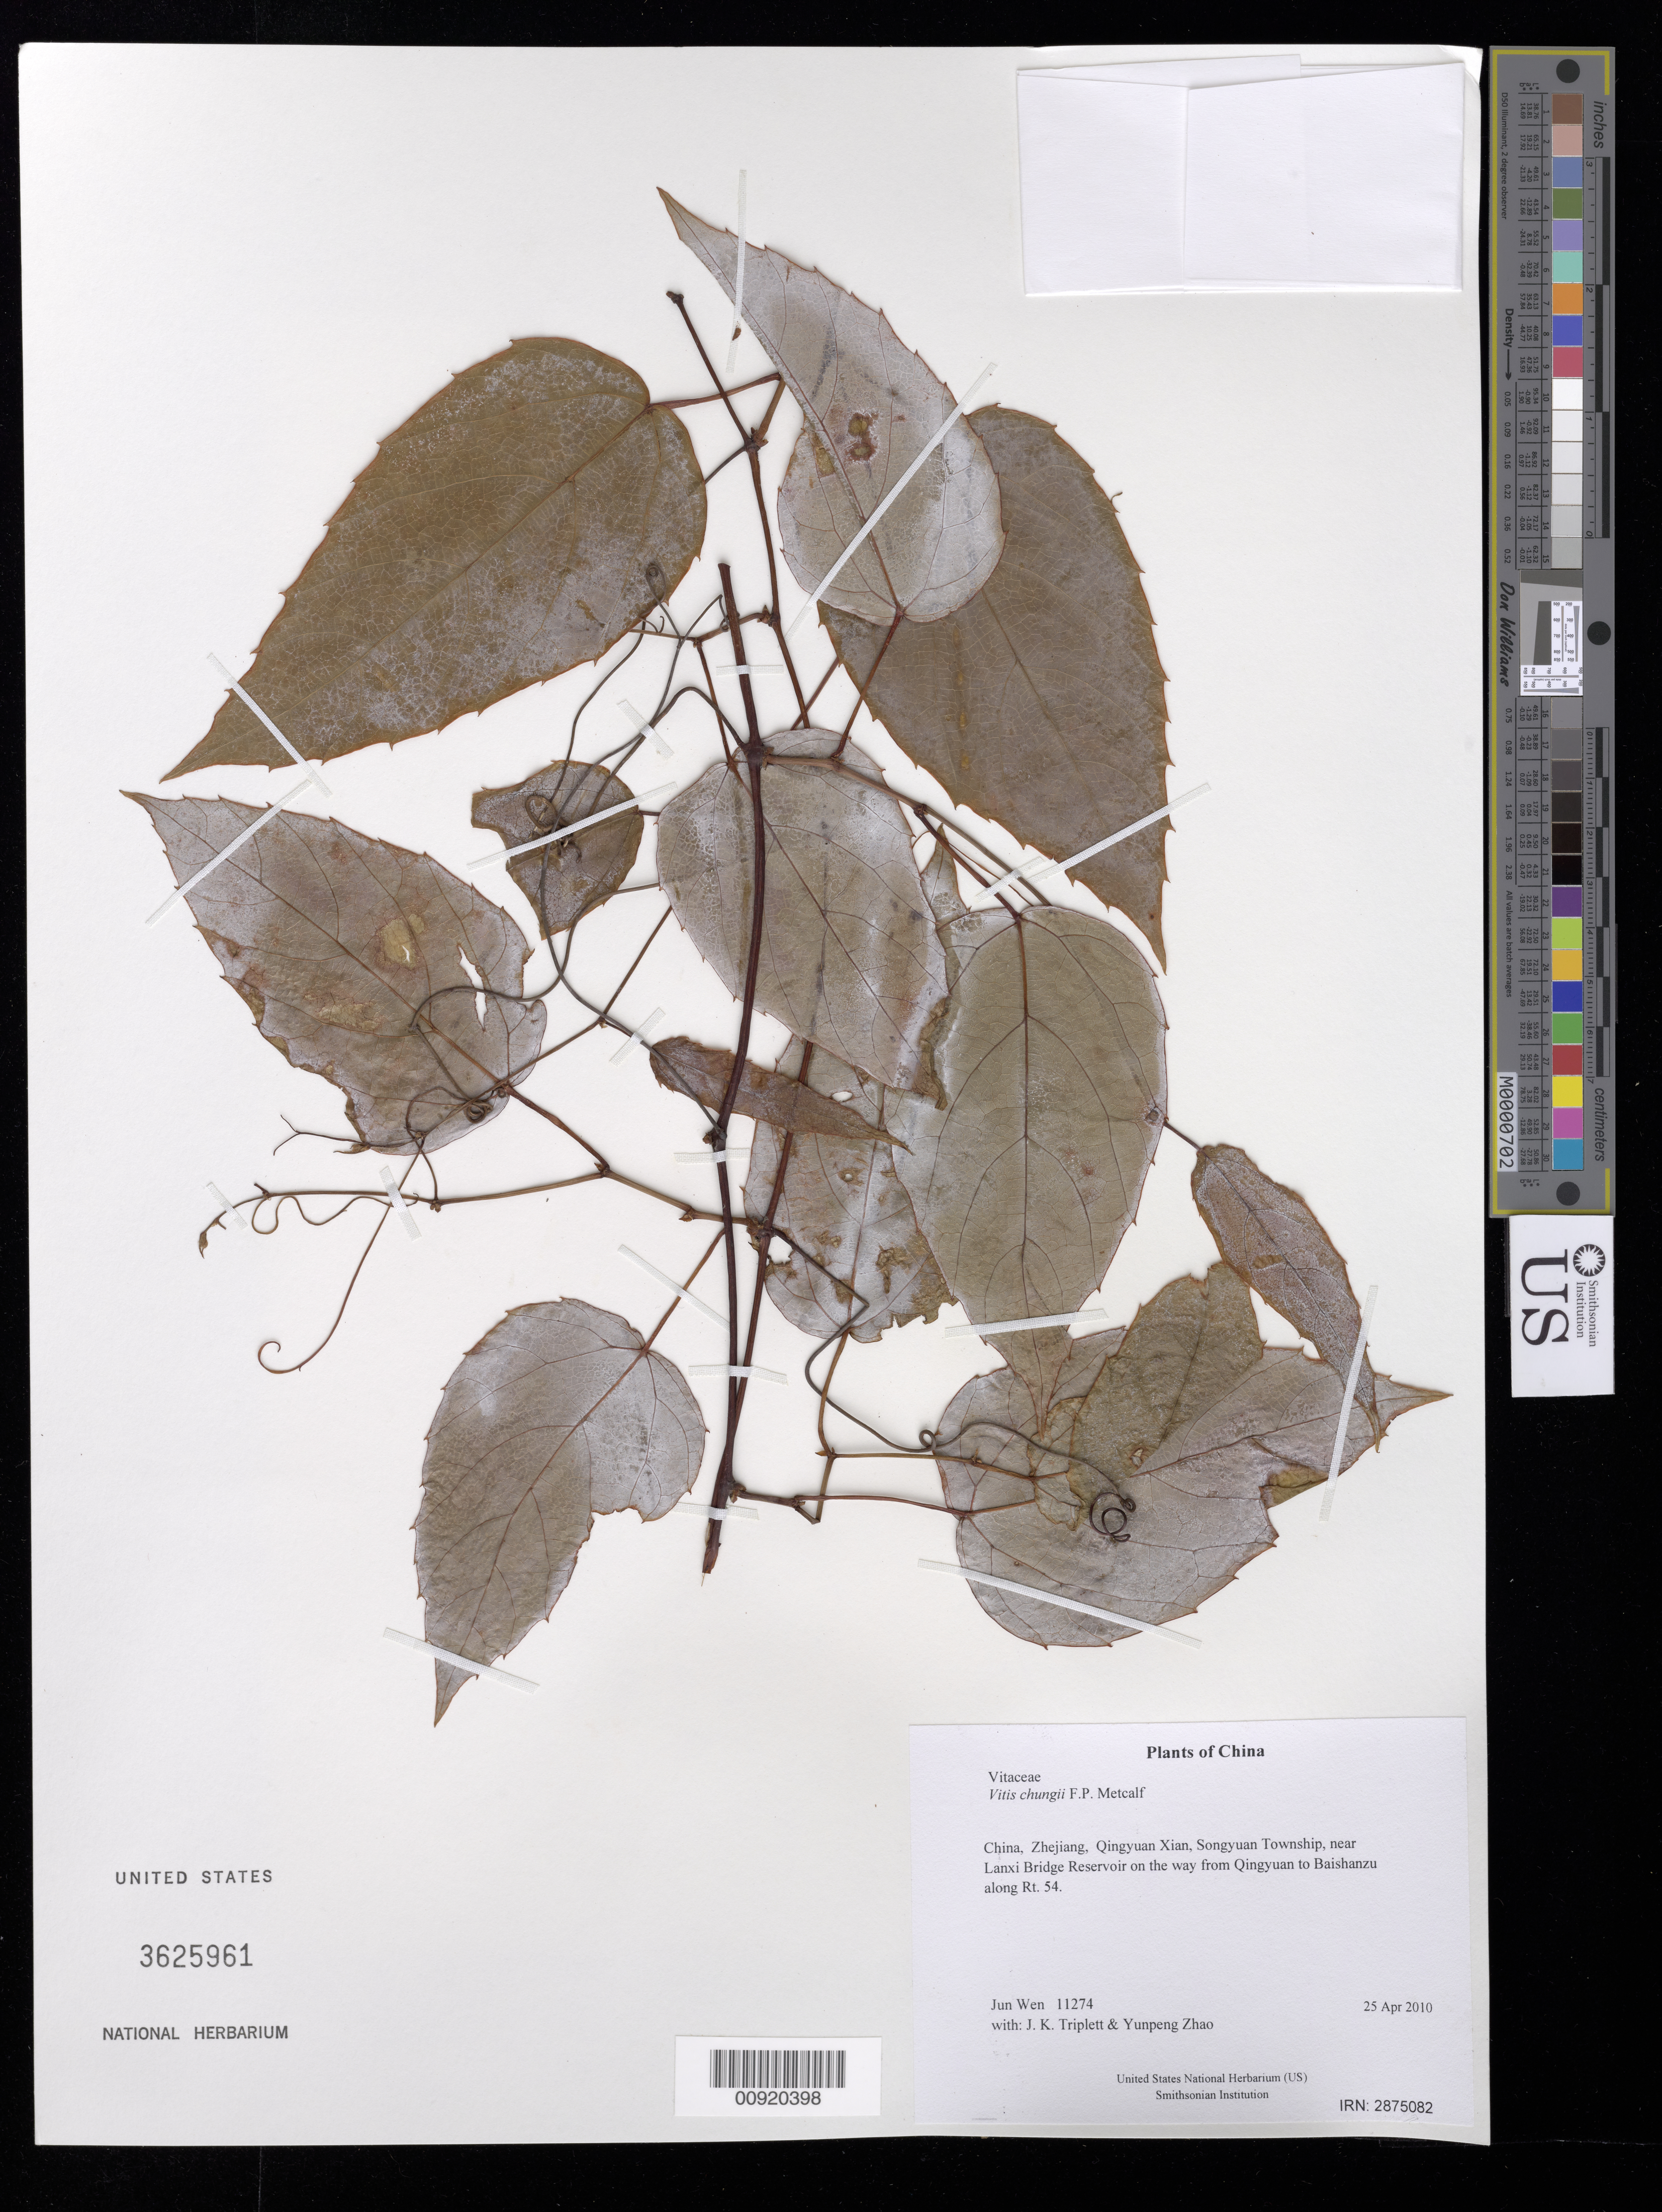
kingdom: Plantae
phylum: Tracheophyta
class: Magnoliopsida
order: Vitales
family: Vitaceae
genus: Vitis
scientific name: Vitis chungii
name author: F.P. Metcalf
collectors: J. Wen, J. K. Triplett & Yunpeng Zhao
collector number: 11274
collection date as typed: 25 Apr 2010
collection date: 2010-04-25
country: China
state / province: Zhejiang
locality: Qingyuan Xian, Songyuan Township, near Lanxi Bridge Reservoir on the way from Qingyuan to Baishanzu along Rt. 54.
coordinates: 27 37.241 N, 119 07.233 E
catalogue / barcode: US 3625961